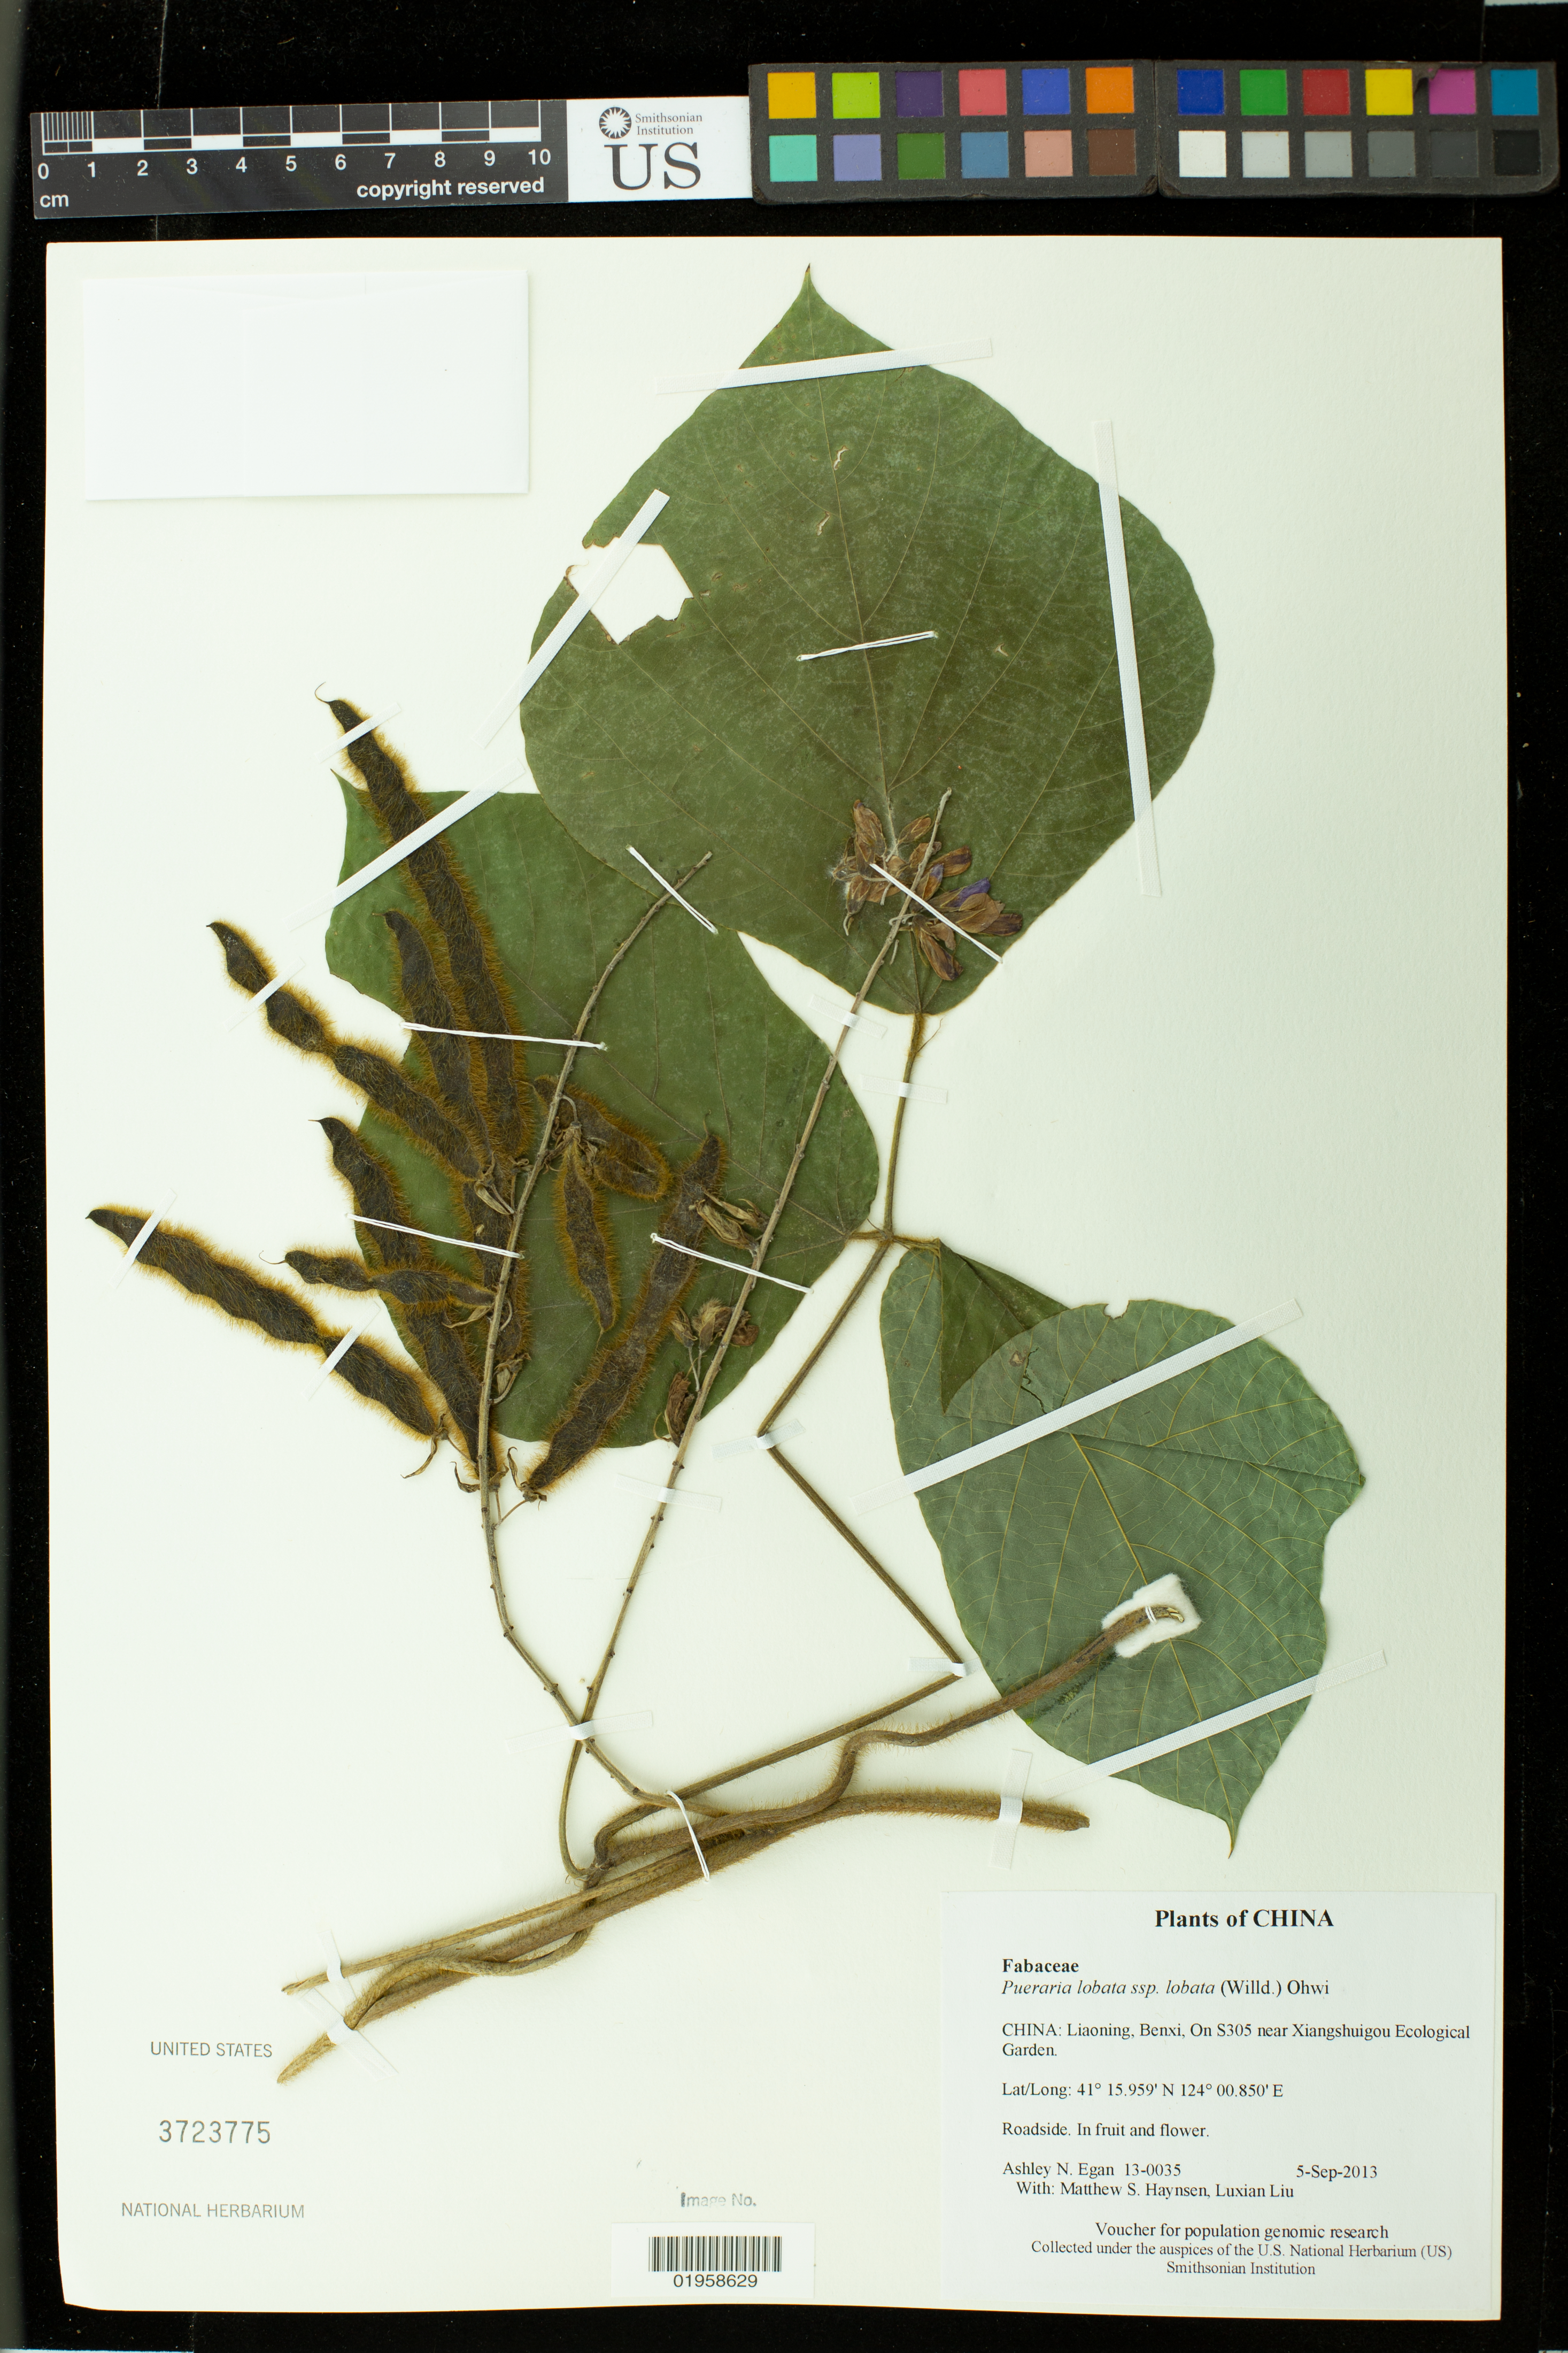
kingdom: Plantae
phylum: Tracheophyta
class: Magnoliopsida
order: Fabales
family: Fabaceae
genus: Pueraria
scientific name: Pueraria lobata subsp. lobata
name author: (Willd.) Ohwi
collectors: A. N. Egan, M. Hansen & L. Liu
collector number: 13-0035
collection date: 2013-09-05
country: China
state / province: Liaoning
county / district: Benxi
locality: On S305 near Xiangshuigou Ecological Garden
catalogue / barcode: US 3723775